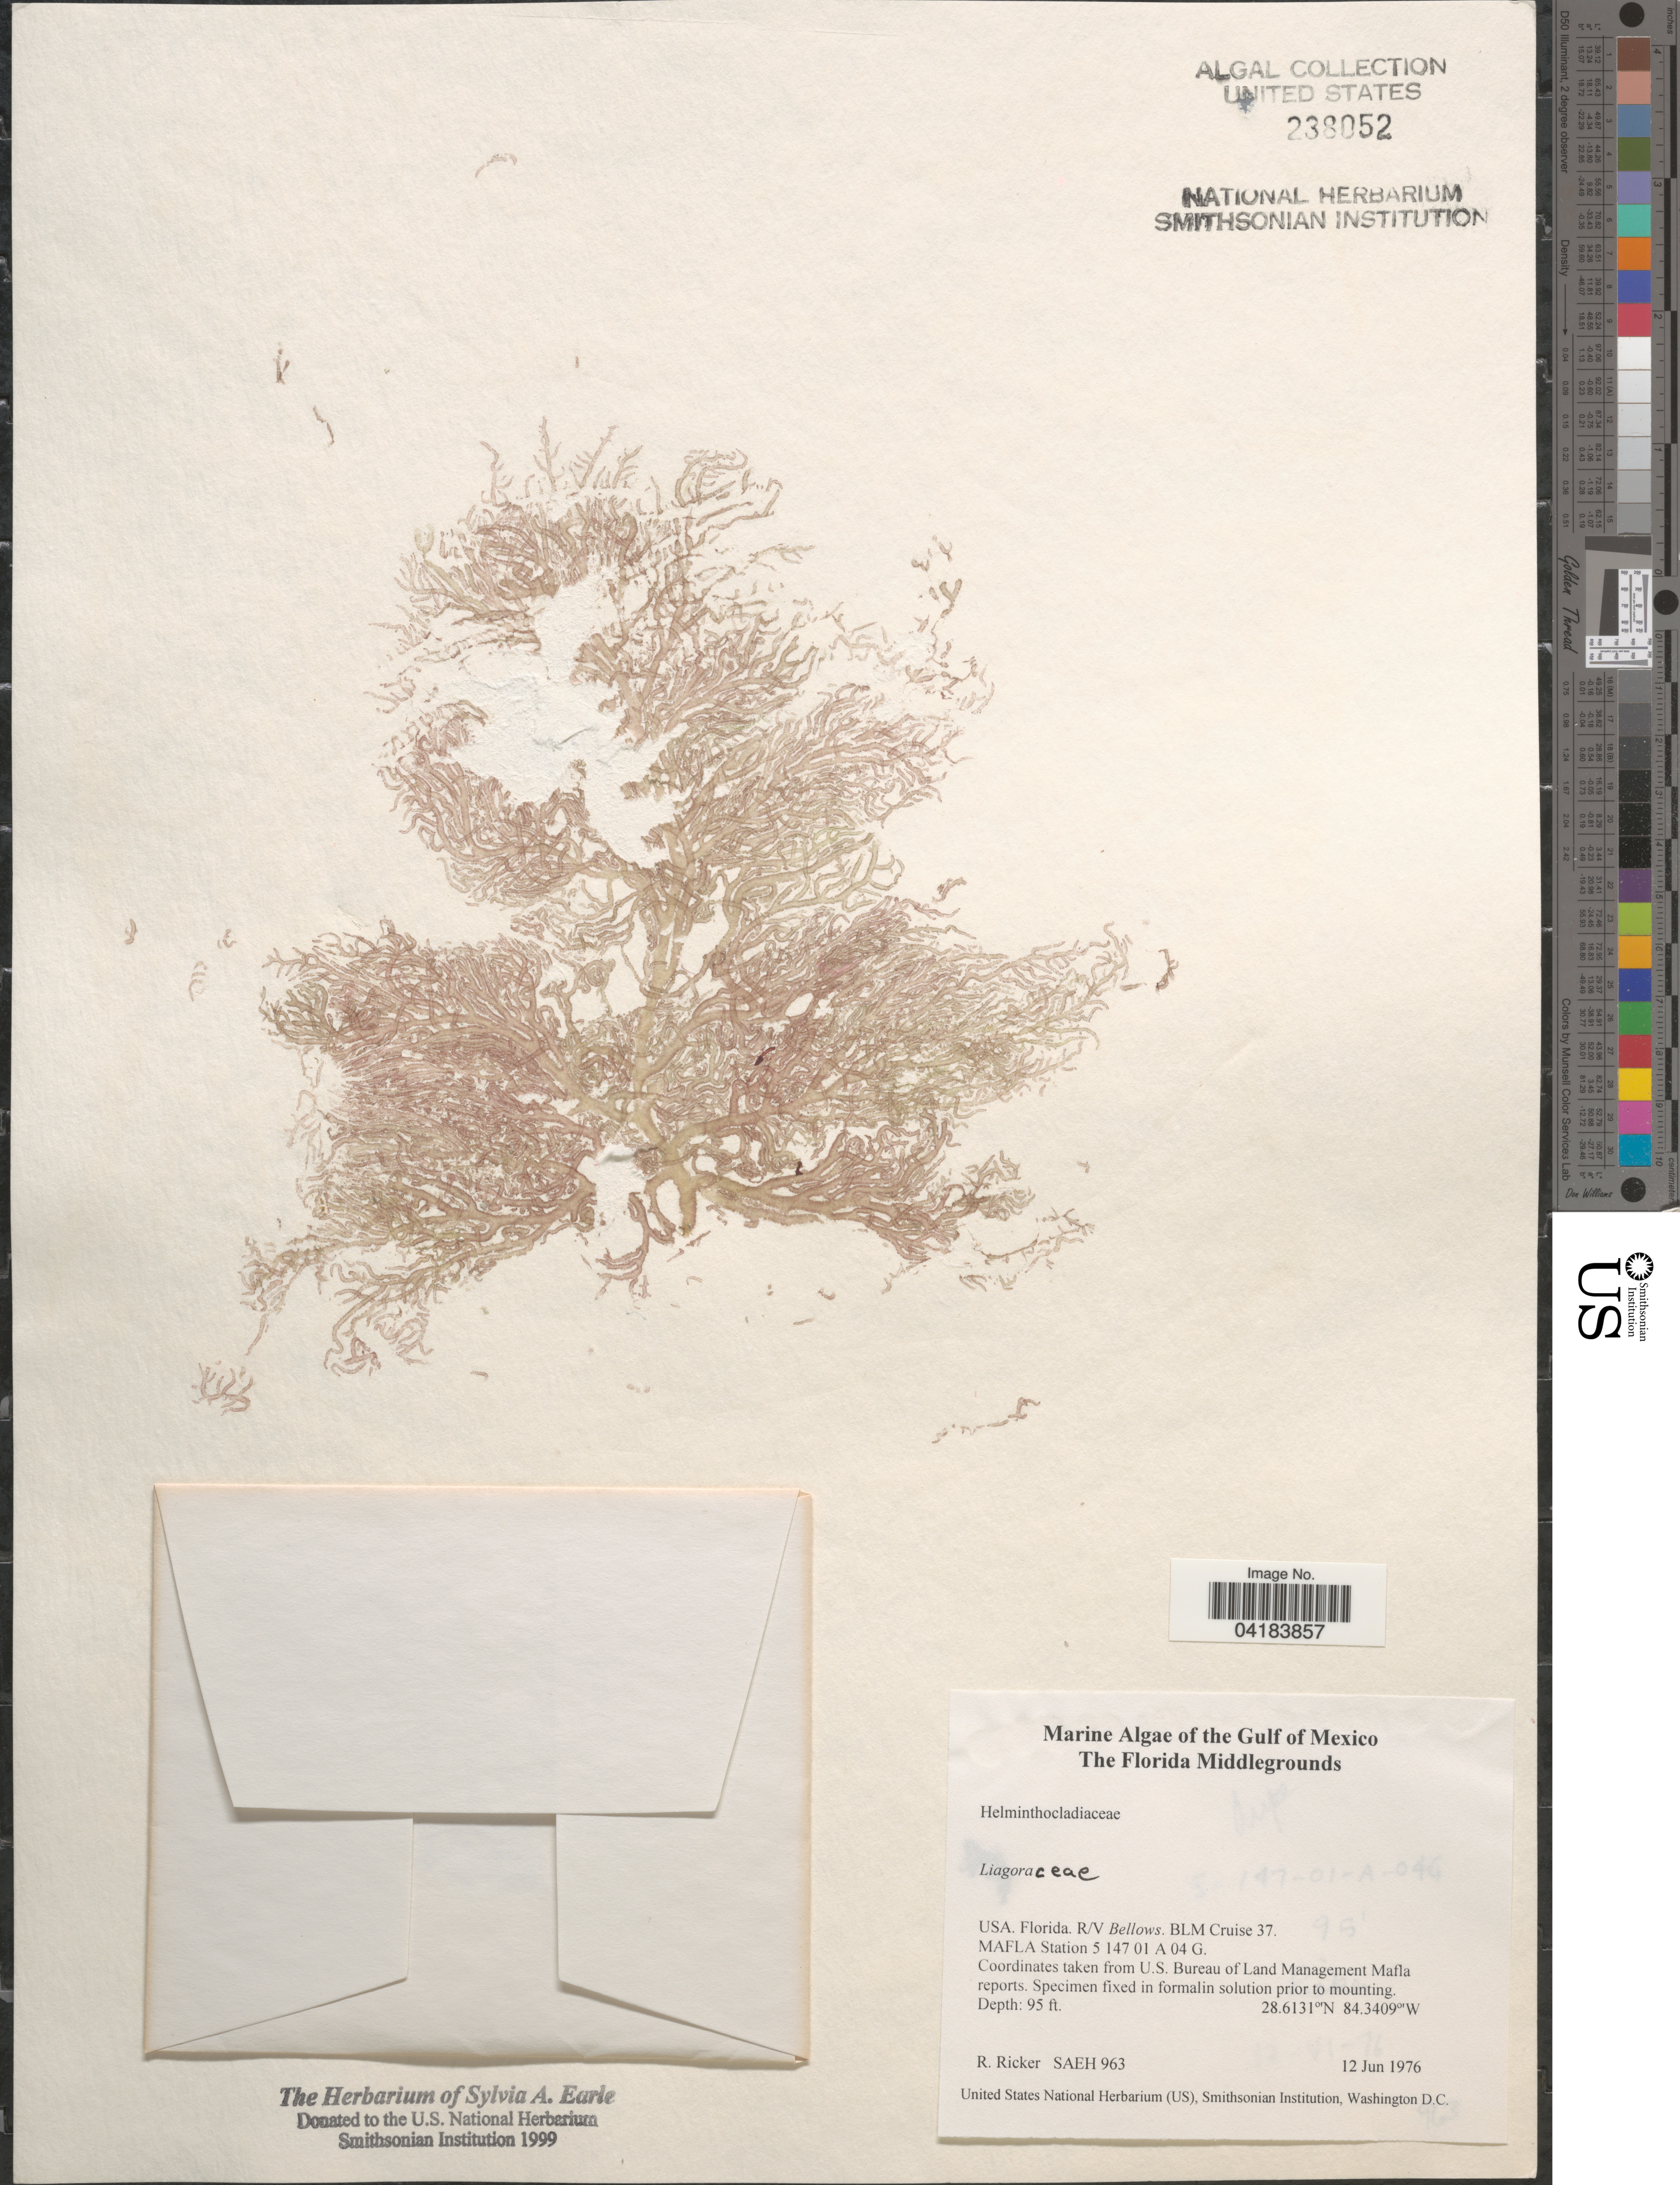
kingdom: Plantae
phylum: Rhodophyta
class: Florideophyceae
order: Nemaliales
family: Helminthocladiaceae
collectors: R. Ricker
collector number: SAEH963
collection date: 1976-06-12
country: United States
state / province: Florida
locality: Gulf of Mexico. The Florida Middlegrounds. R/V Bellows. BLM Cruise 37. MAFLA Station 5 147 01 A 04 G.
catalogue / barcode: US 238052